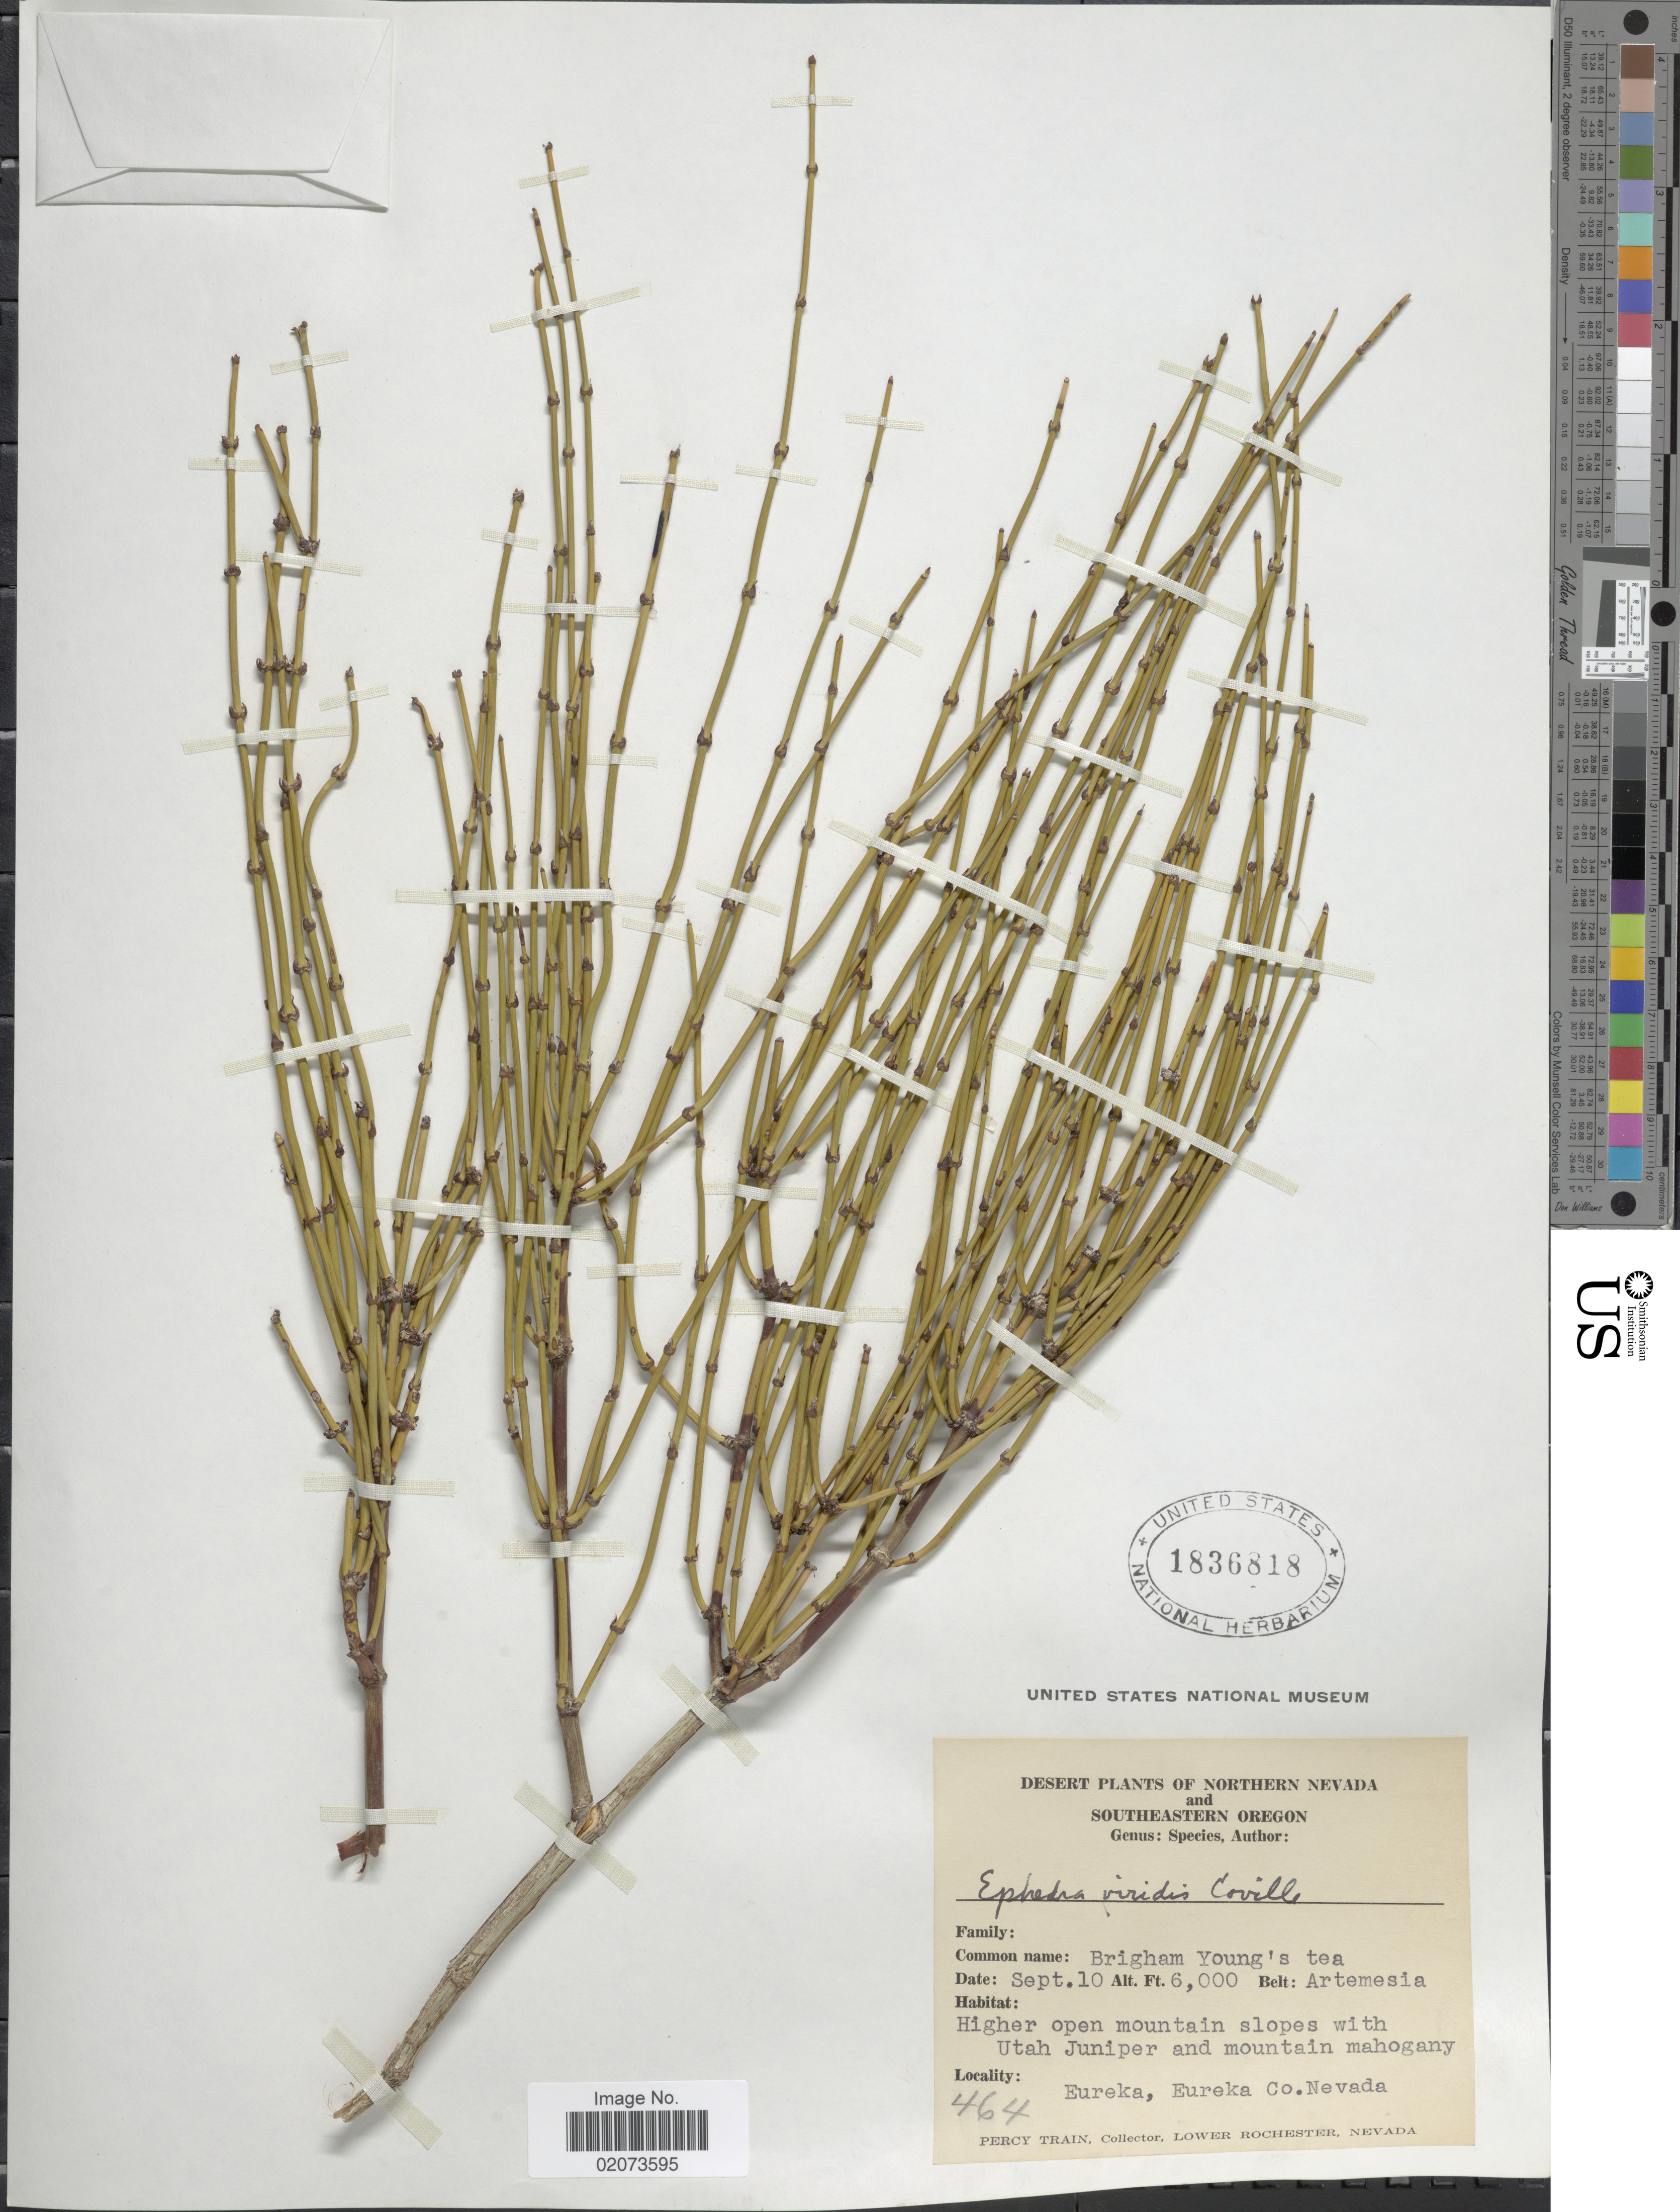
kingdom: Plantae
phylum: Tracheophyta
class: Gnetopsida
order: Ephedrales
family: Ephedraceae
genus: Ephedra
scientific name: Ephedra viridis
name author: Coville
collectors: P. Train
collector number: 464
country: United States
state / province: Nevada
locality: Desert of Northern Nevada, higher open mountain slopes with Utah Juniper and mountain mahogany, Eureka, Eureka Co.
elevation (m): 1829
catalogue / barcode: US 1836818